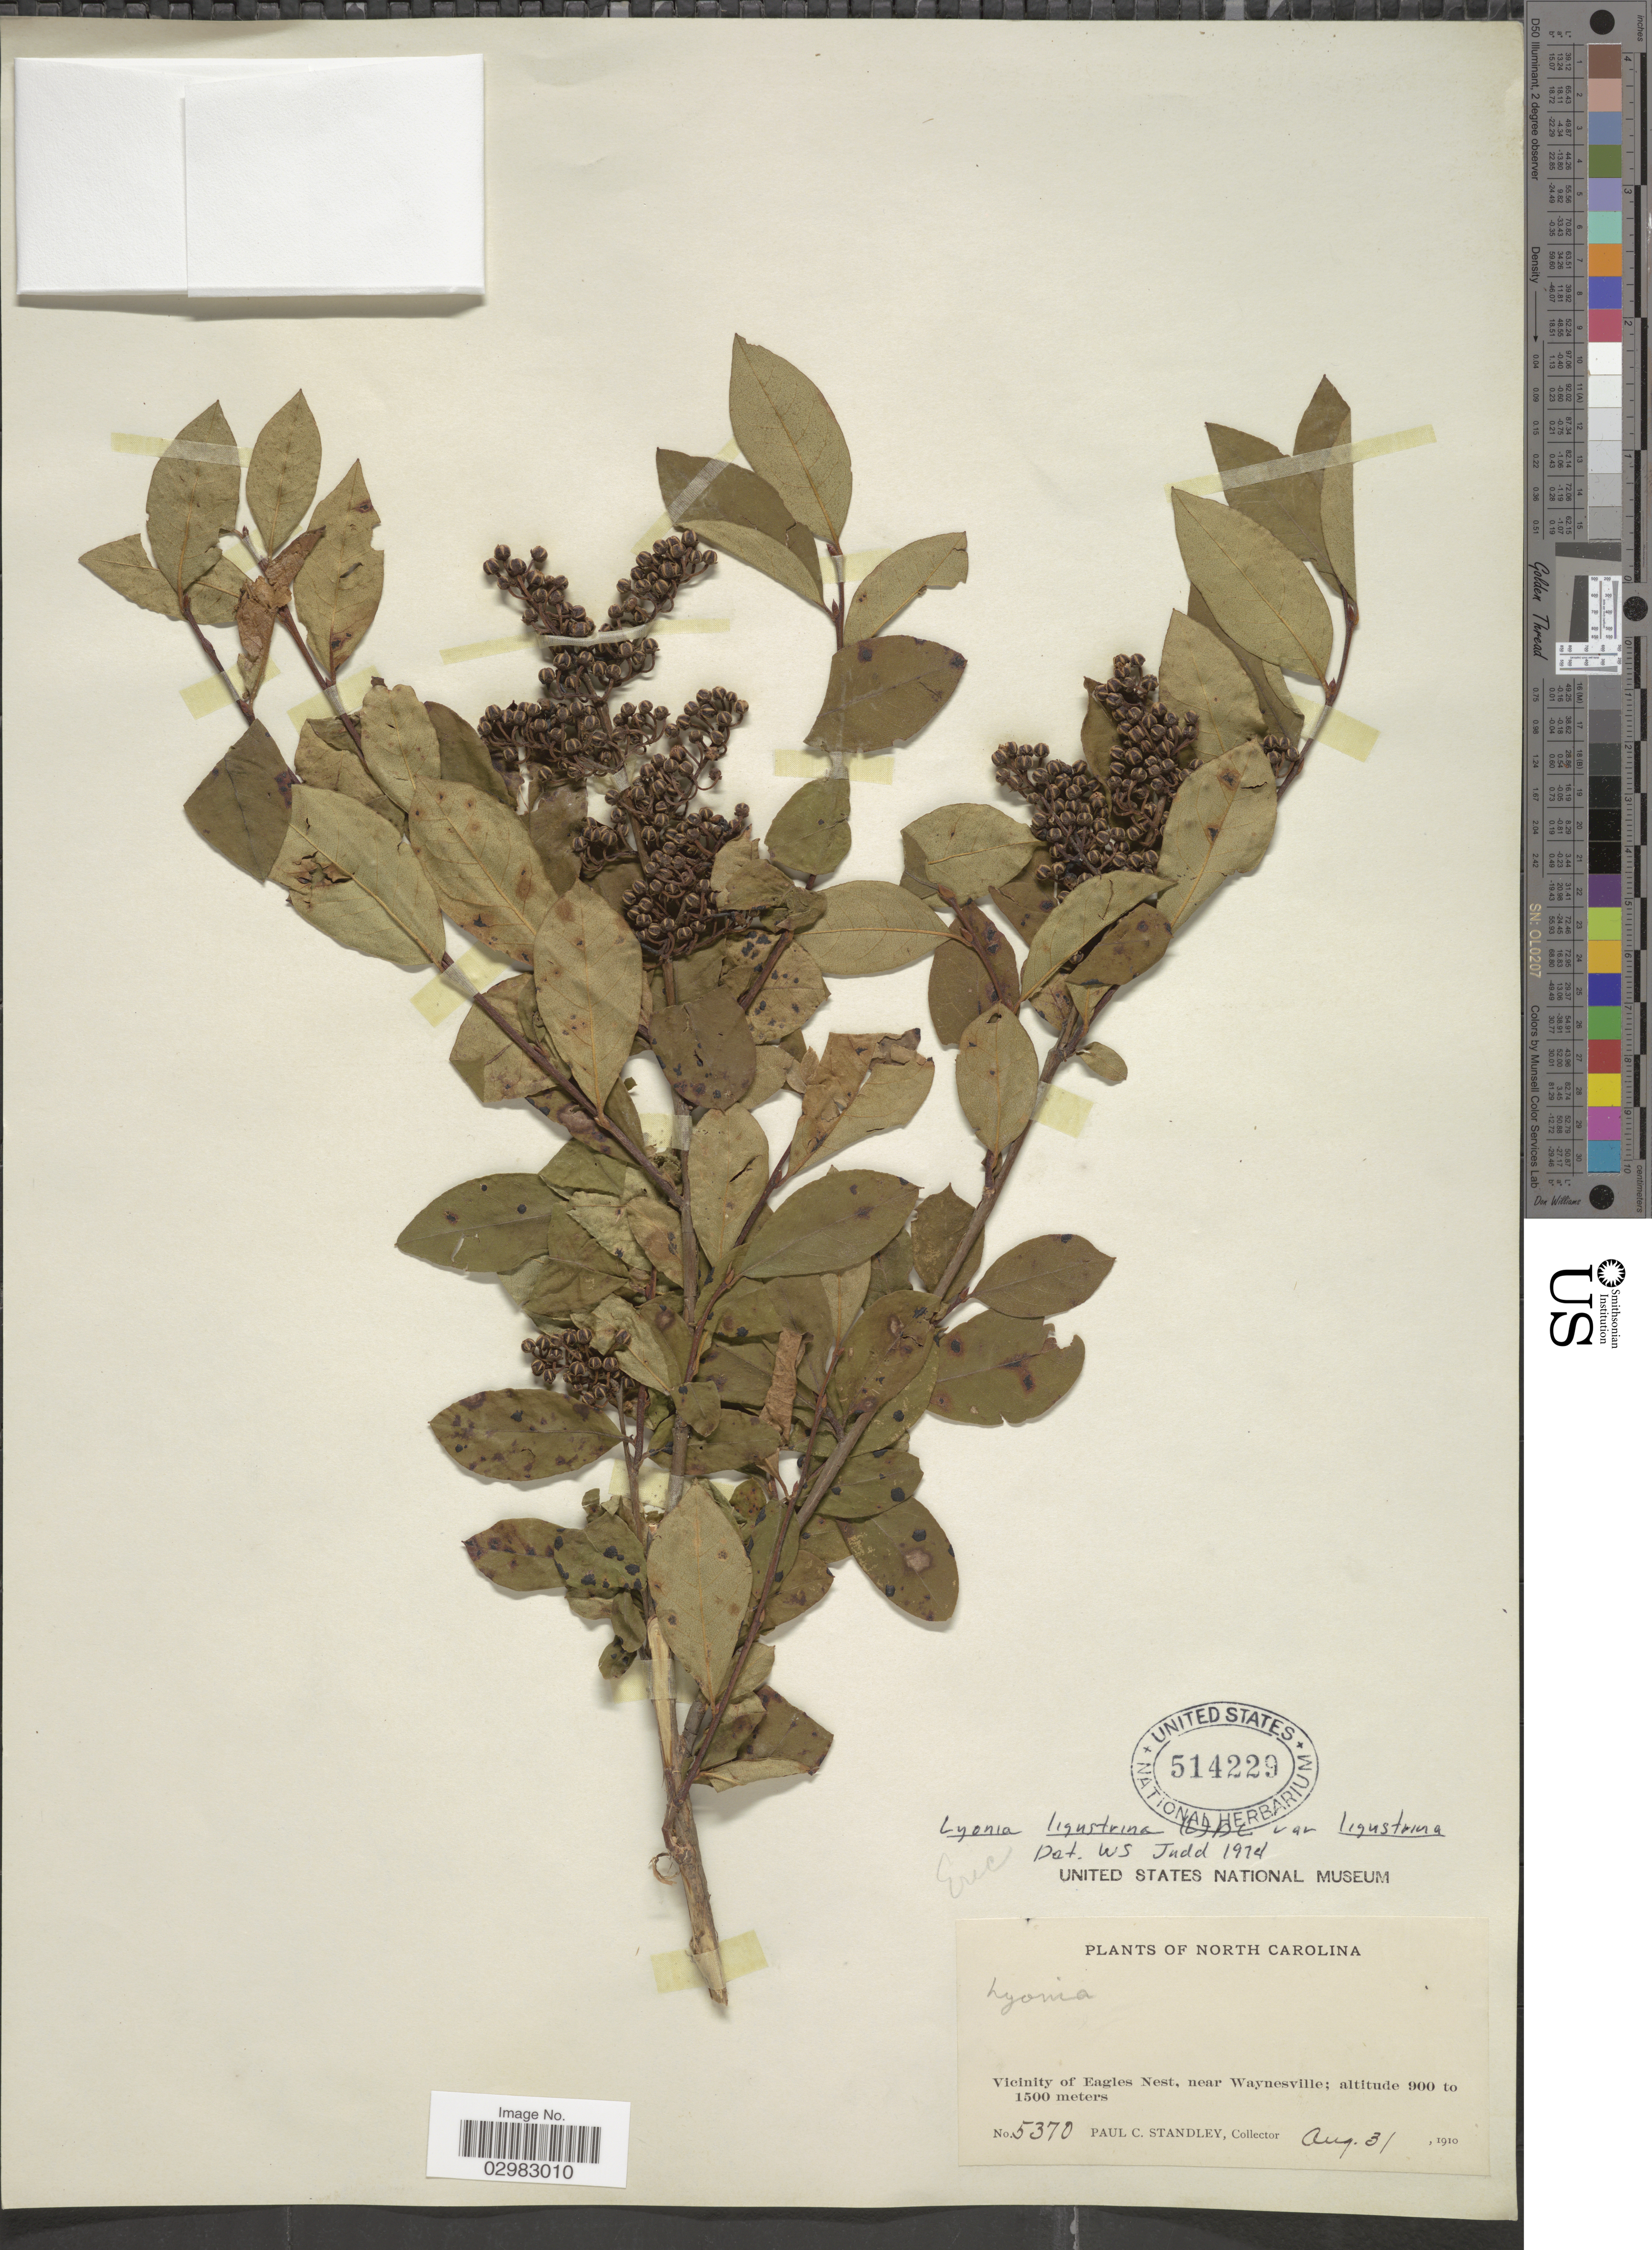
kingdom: Plantae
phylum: Tracheophyta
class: Magnoliopsida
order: Ericales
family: Ericaceae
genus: Lyonia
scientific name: Lyonia ligustrina var. ligustrina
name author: (L.) DC.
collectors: P. C. Standley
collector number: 5370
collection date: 1910-08-31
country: United States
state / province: North Carolina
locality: Vicinity of Eagles Nest, near Waynesville.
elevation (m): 274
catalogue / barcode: US 514229